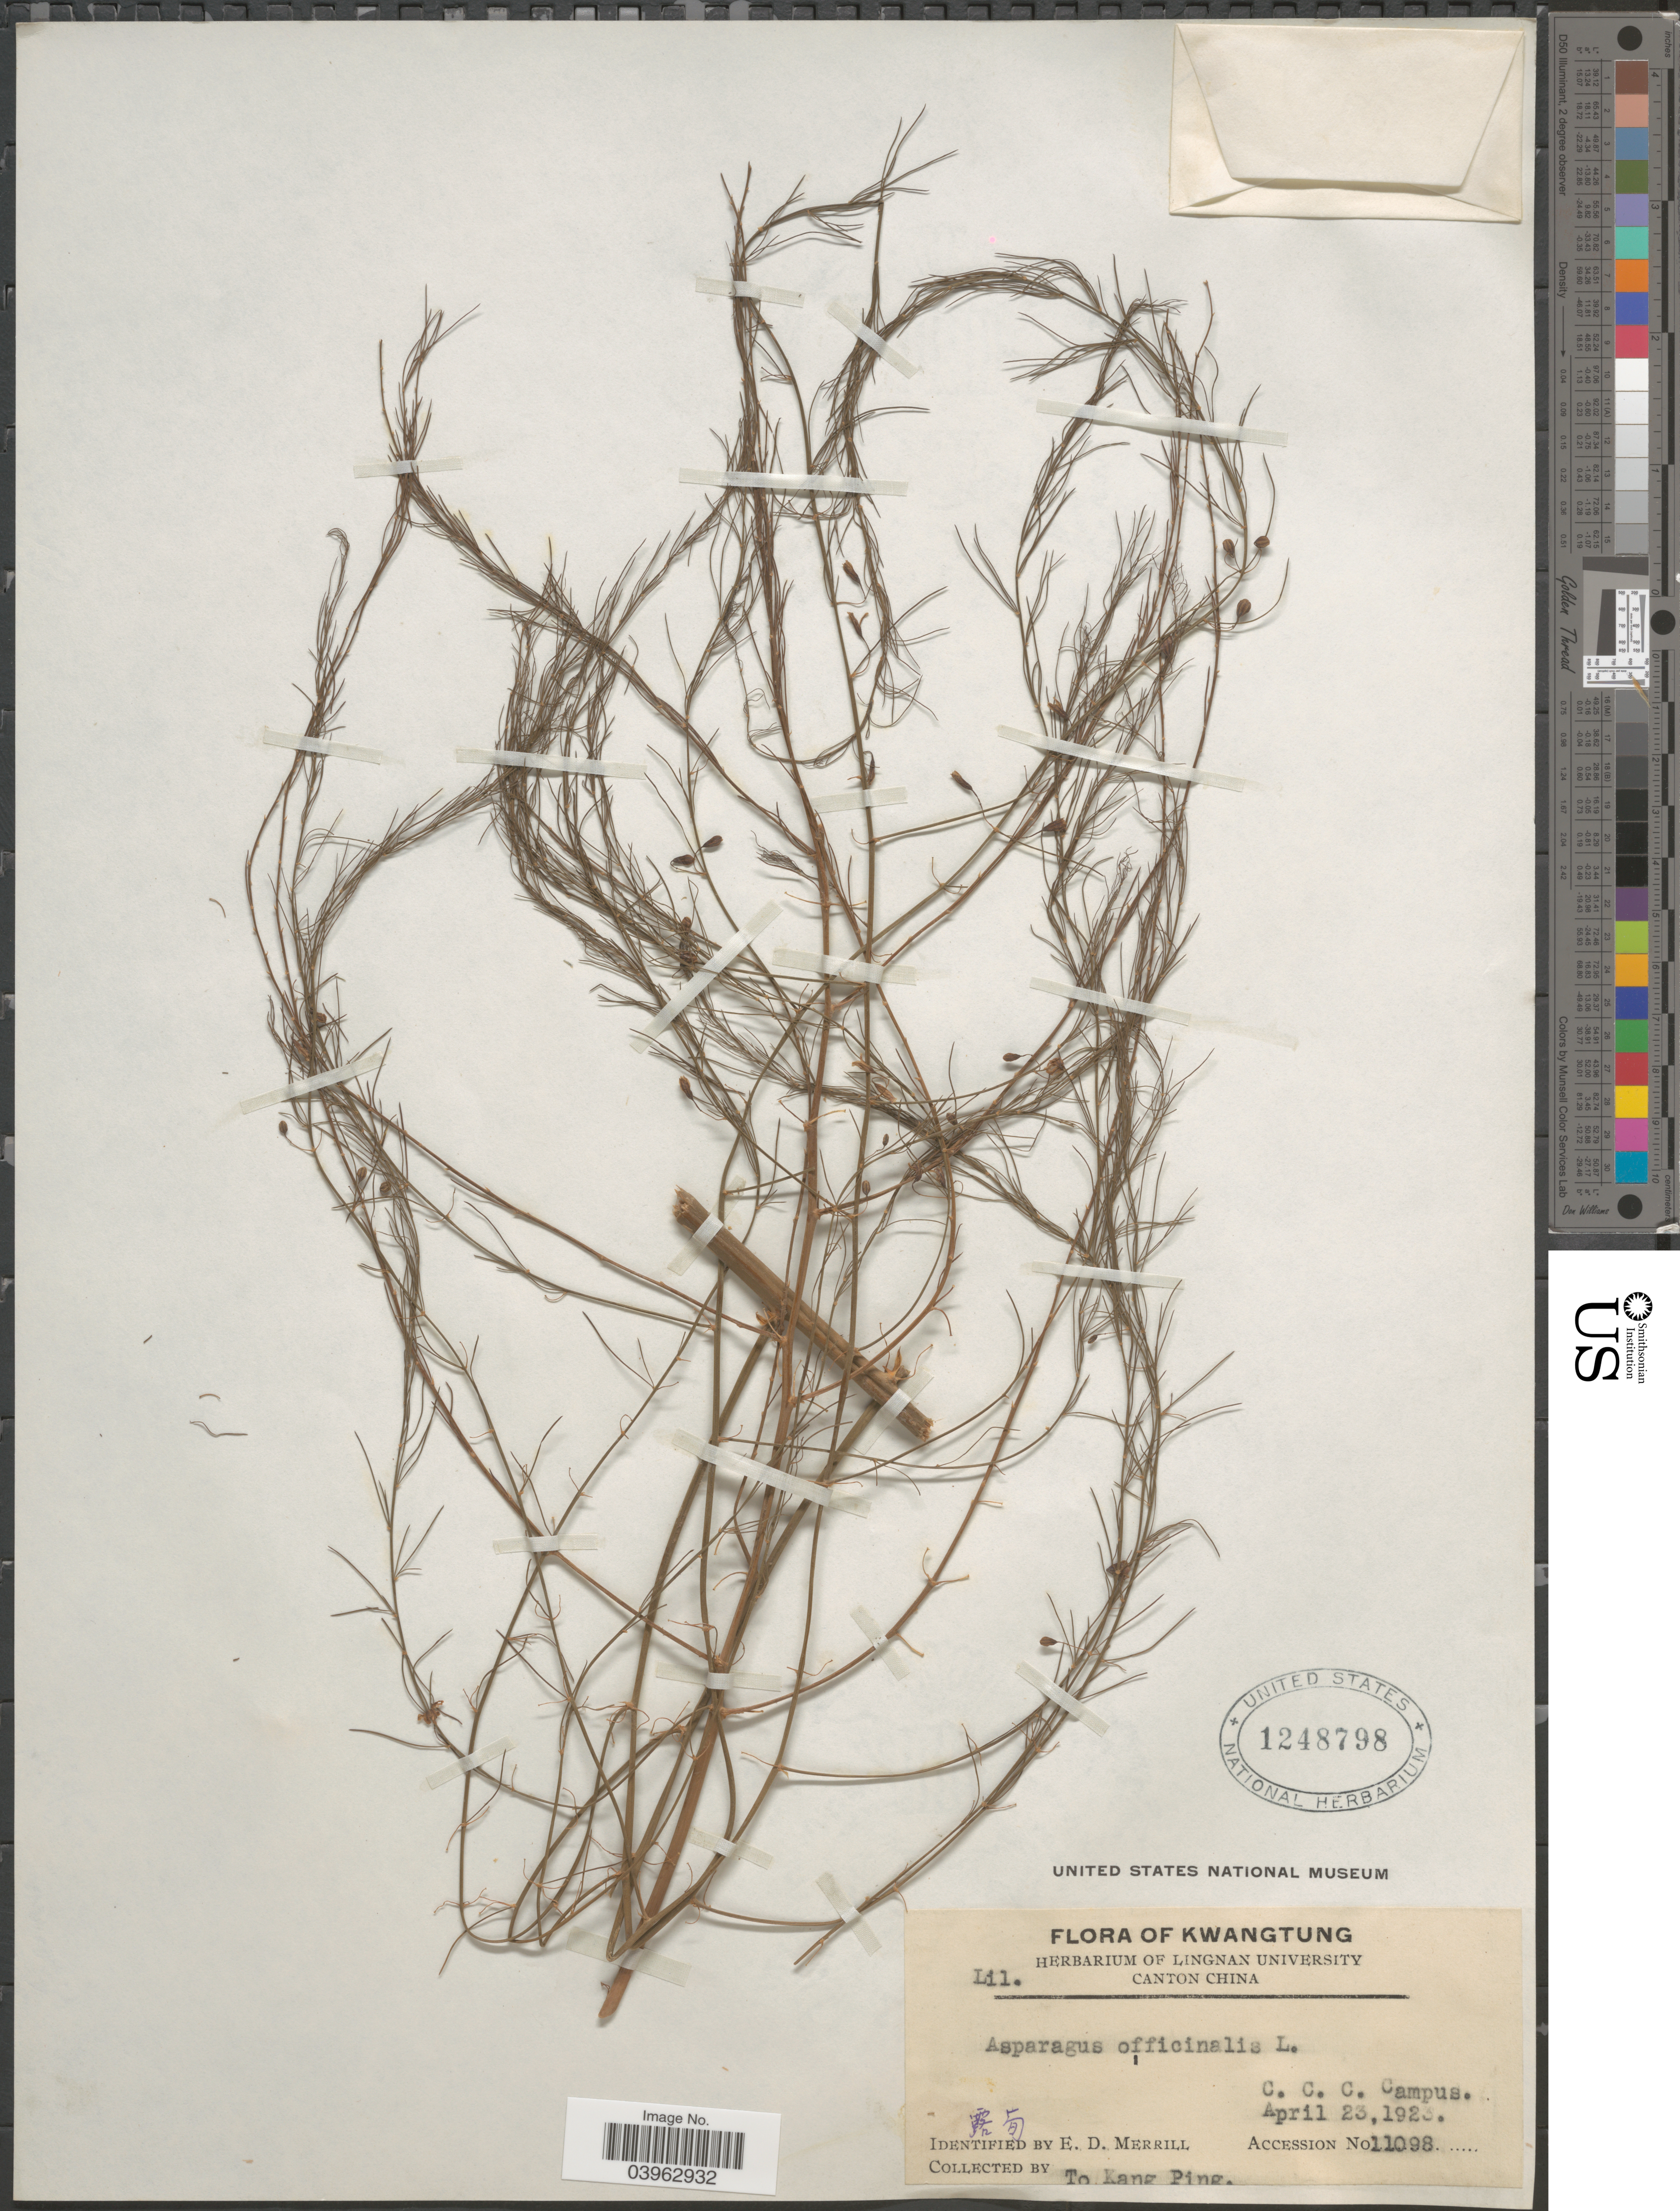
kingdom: Plantae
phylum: Tracheophyta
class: Liliopsida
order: Asparagales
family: Asparagaceae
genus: Asparagus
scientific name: Asparagus officinalis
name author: L.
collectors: T. Ping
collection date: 1923-04-23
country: China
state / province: Guangdong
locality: Kwangtung. C. C. C. Campus.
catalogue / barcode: US 1248798